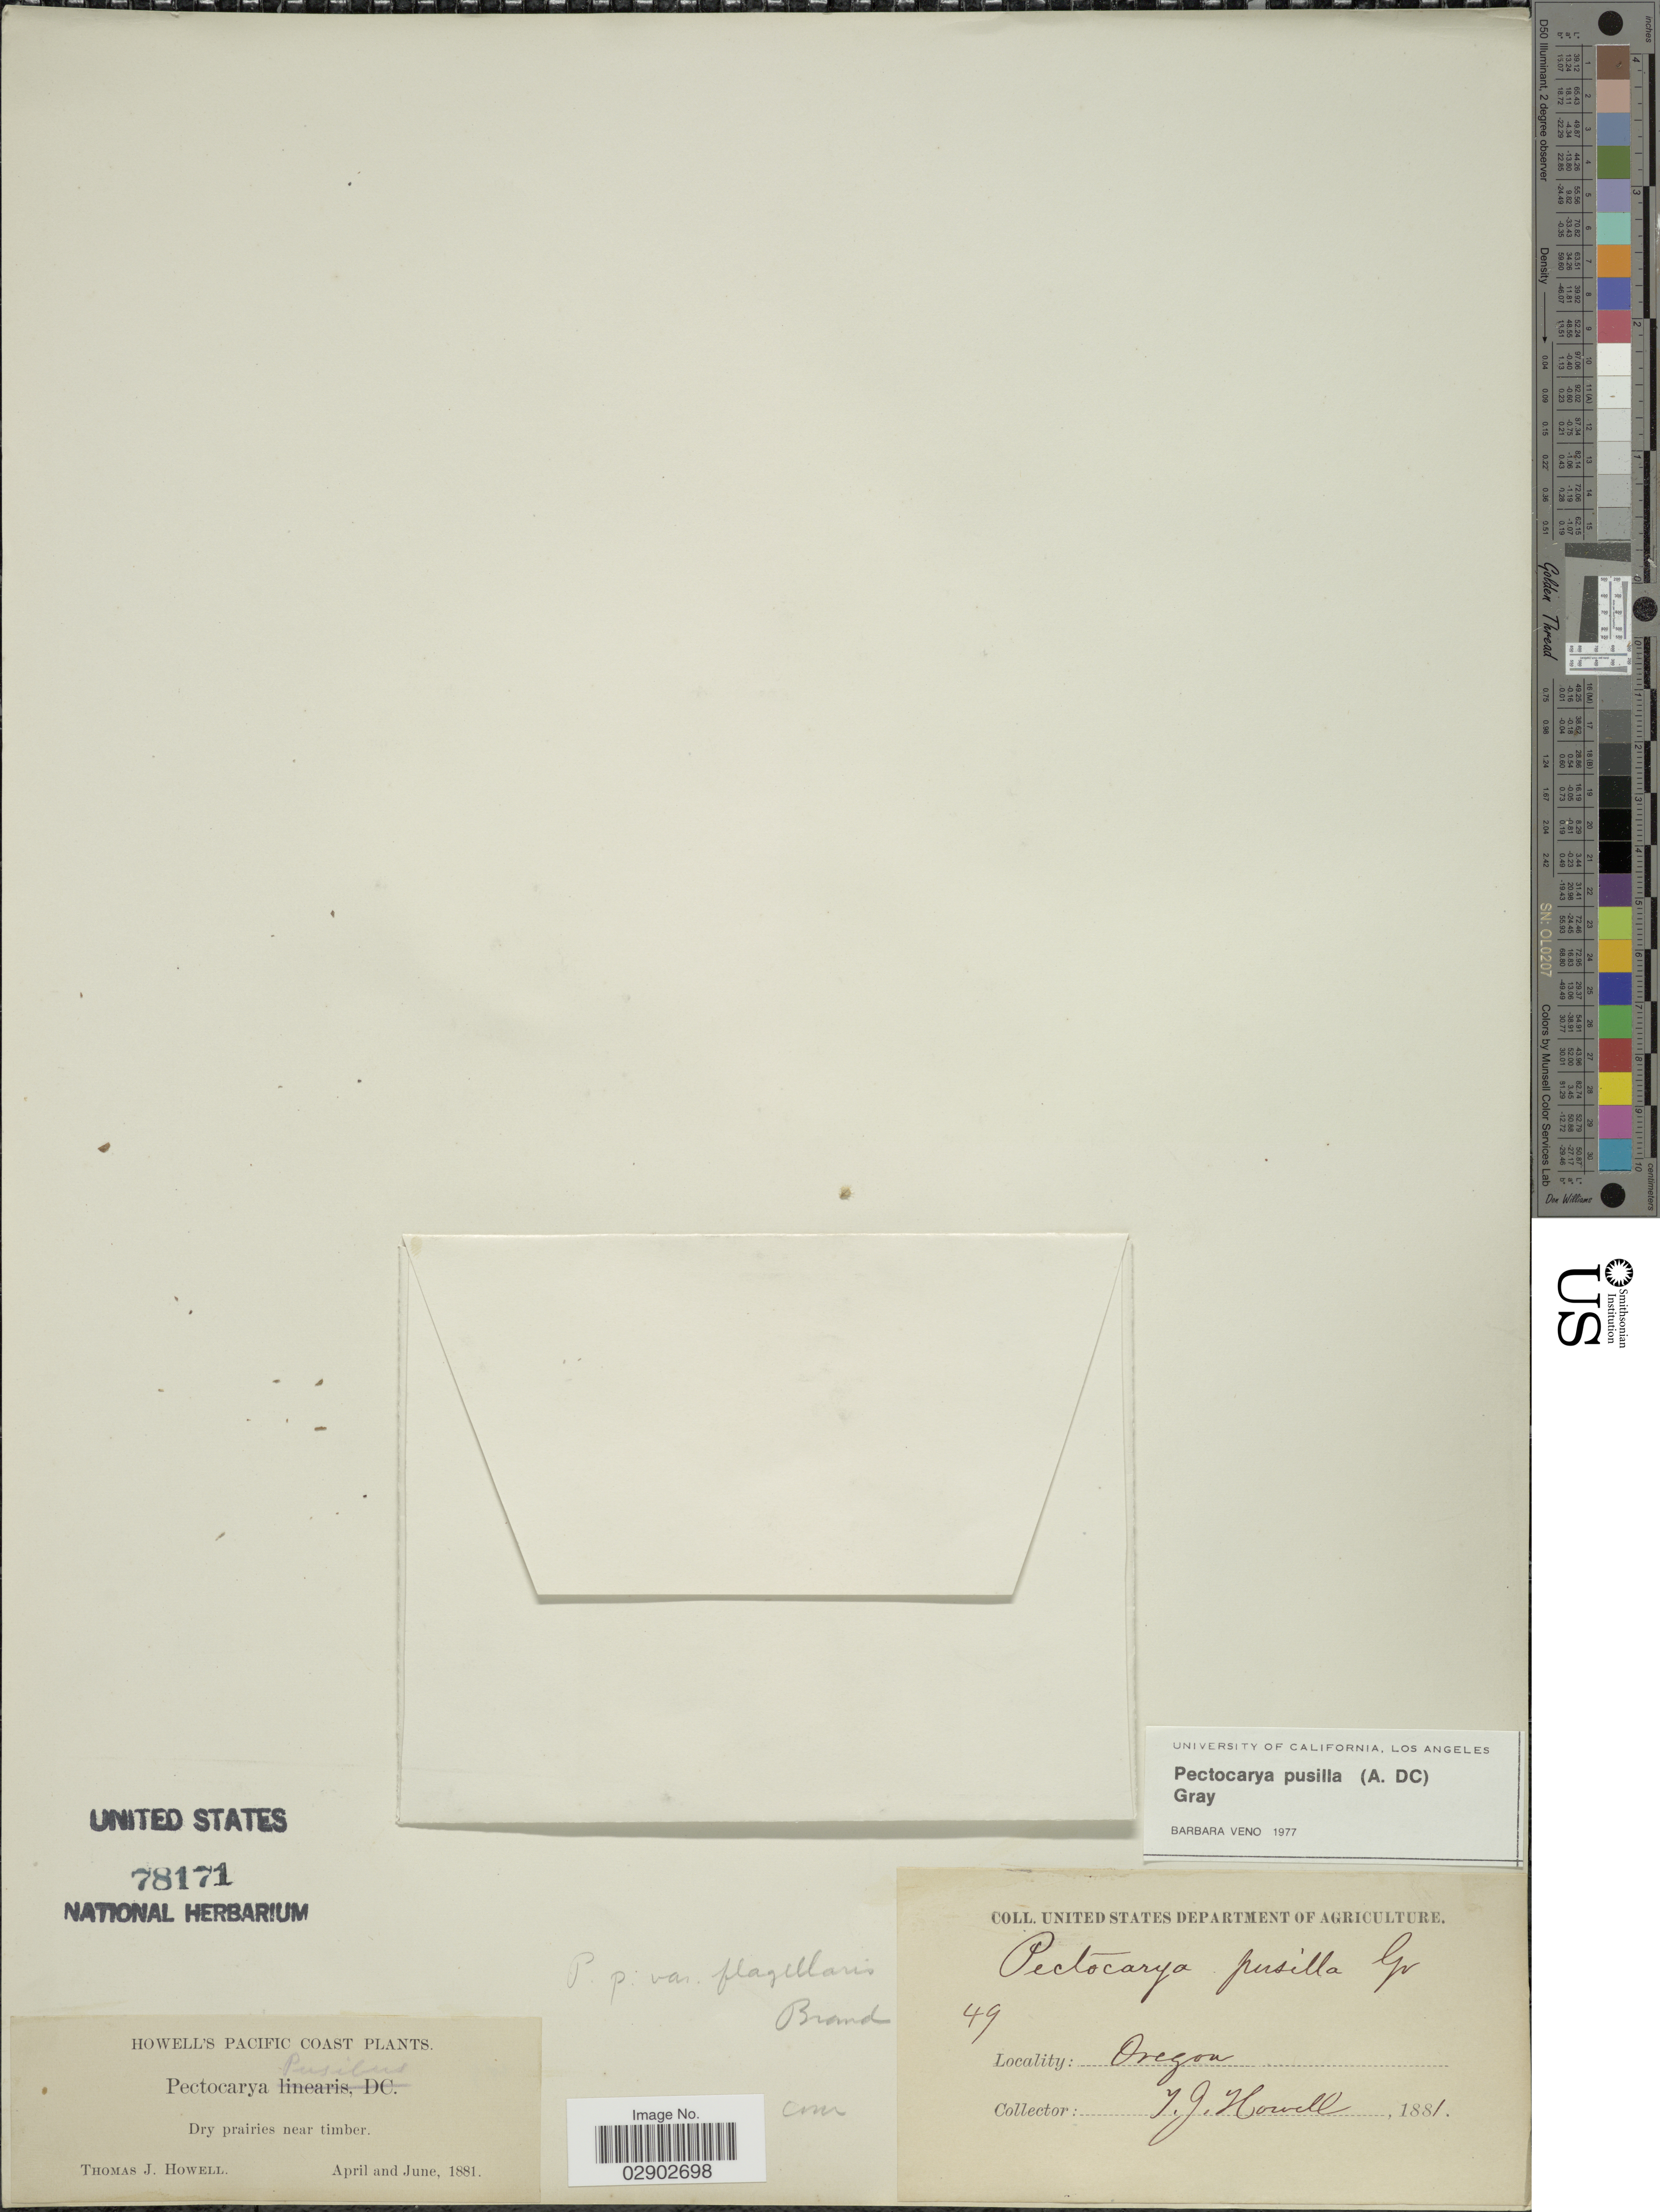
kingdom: Plantae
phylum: Tracheophyta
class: Magnoliopsida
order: Boraginales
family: Boraginaceae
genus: Pectocarya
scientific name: Pectocarya pusilla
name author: (A. DC.) A. Gray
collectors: T. J. Howell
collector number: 49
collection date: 1881-04/1881-06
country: United States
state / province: Oregon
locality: Pacific Coast, Dry prairies near timber.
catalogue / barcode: US 78171